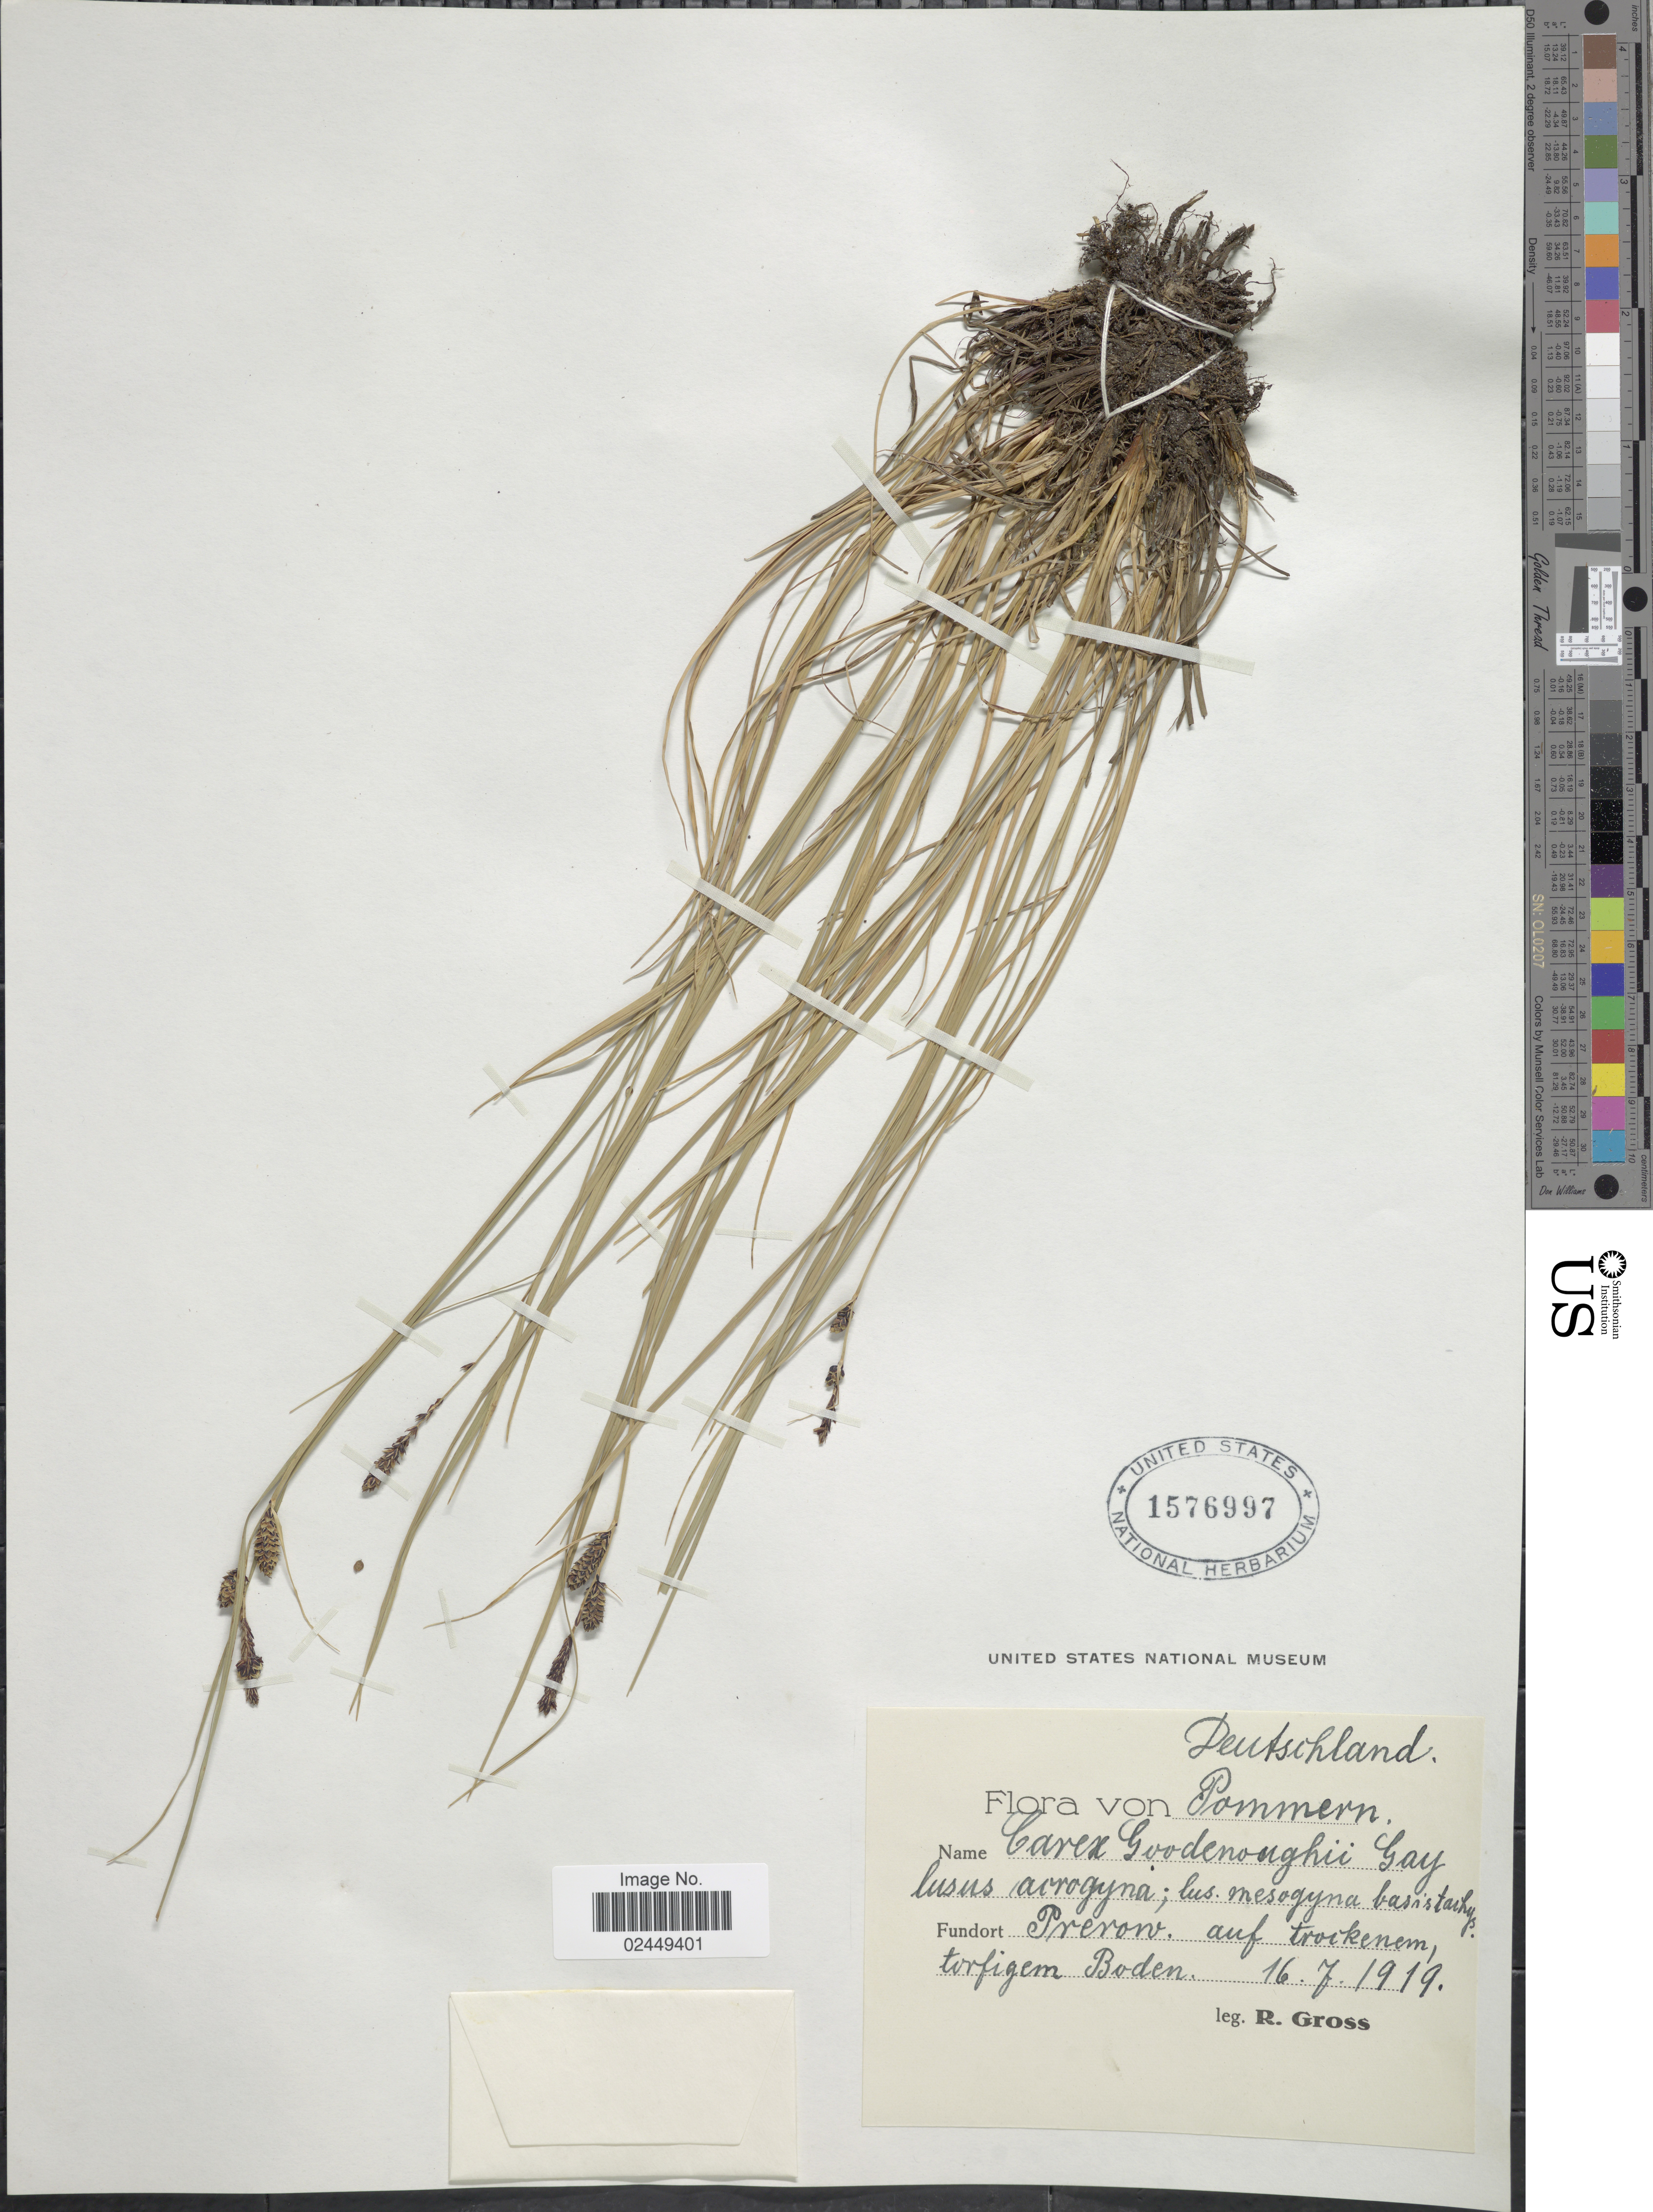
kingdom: Plantae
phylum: Tracheophyta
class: Liliopsida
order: Poales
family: Cyperaceae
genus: Carex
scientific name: Carex nigra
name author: (L.) Reichard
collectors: R. Gross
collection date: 1919-07-16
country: Germany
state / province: Bayern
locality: Pommern, Prerow, auf troikenem, torfigem Boden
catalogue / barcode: US 1576997